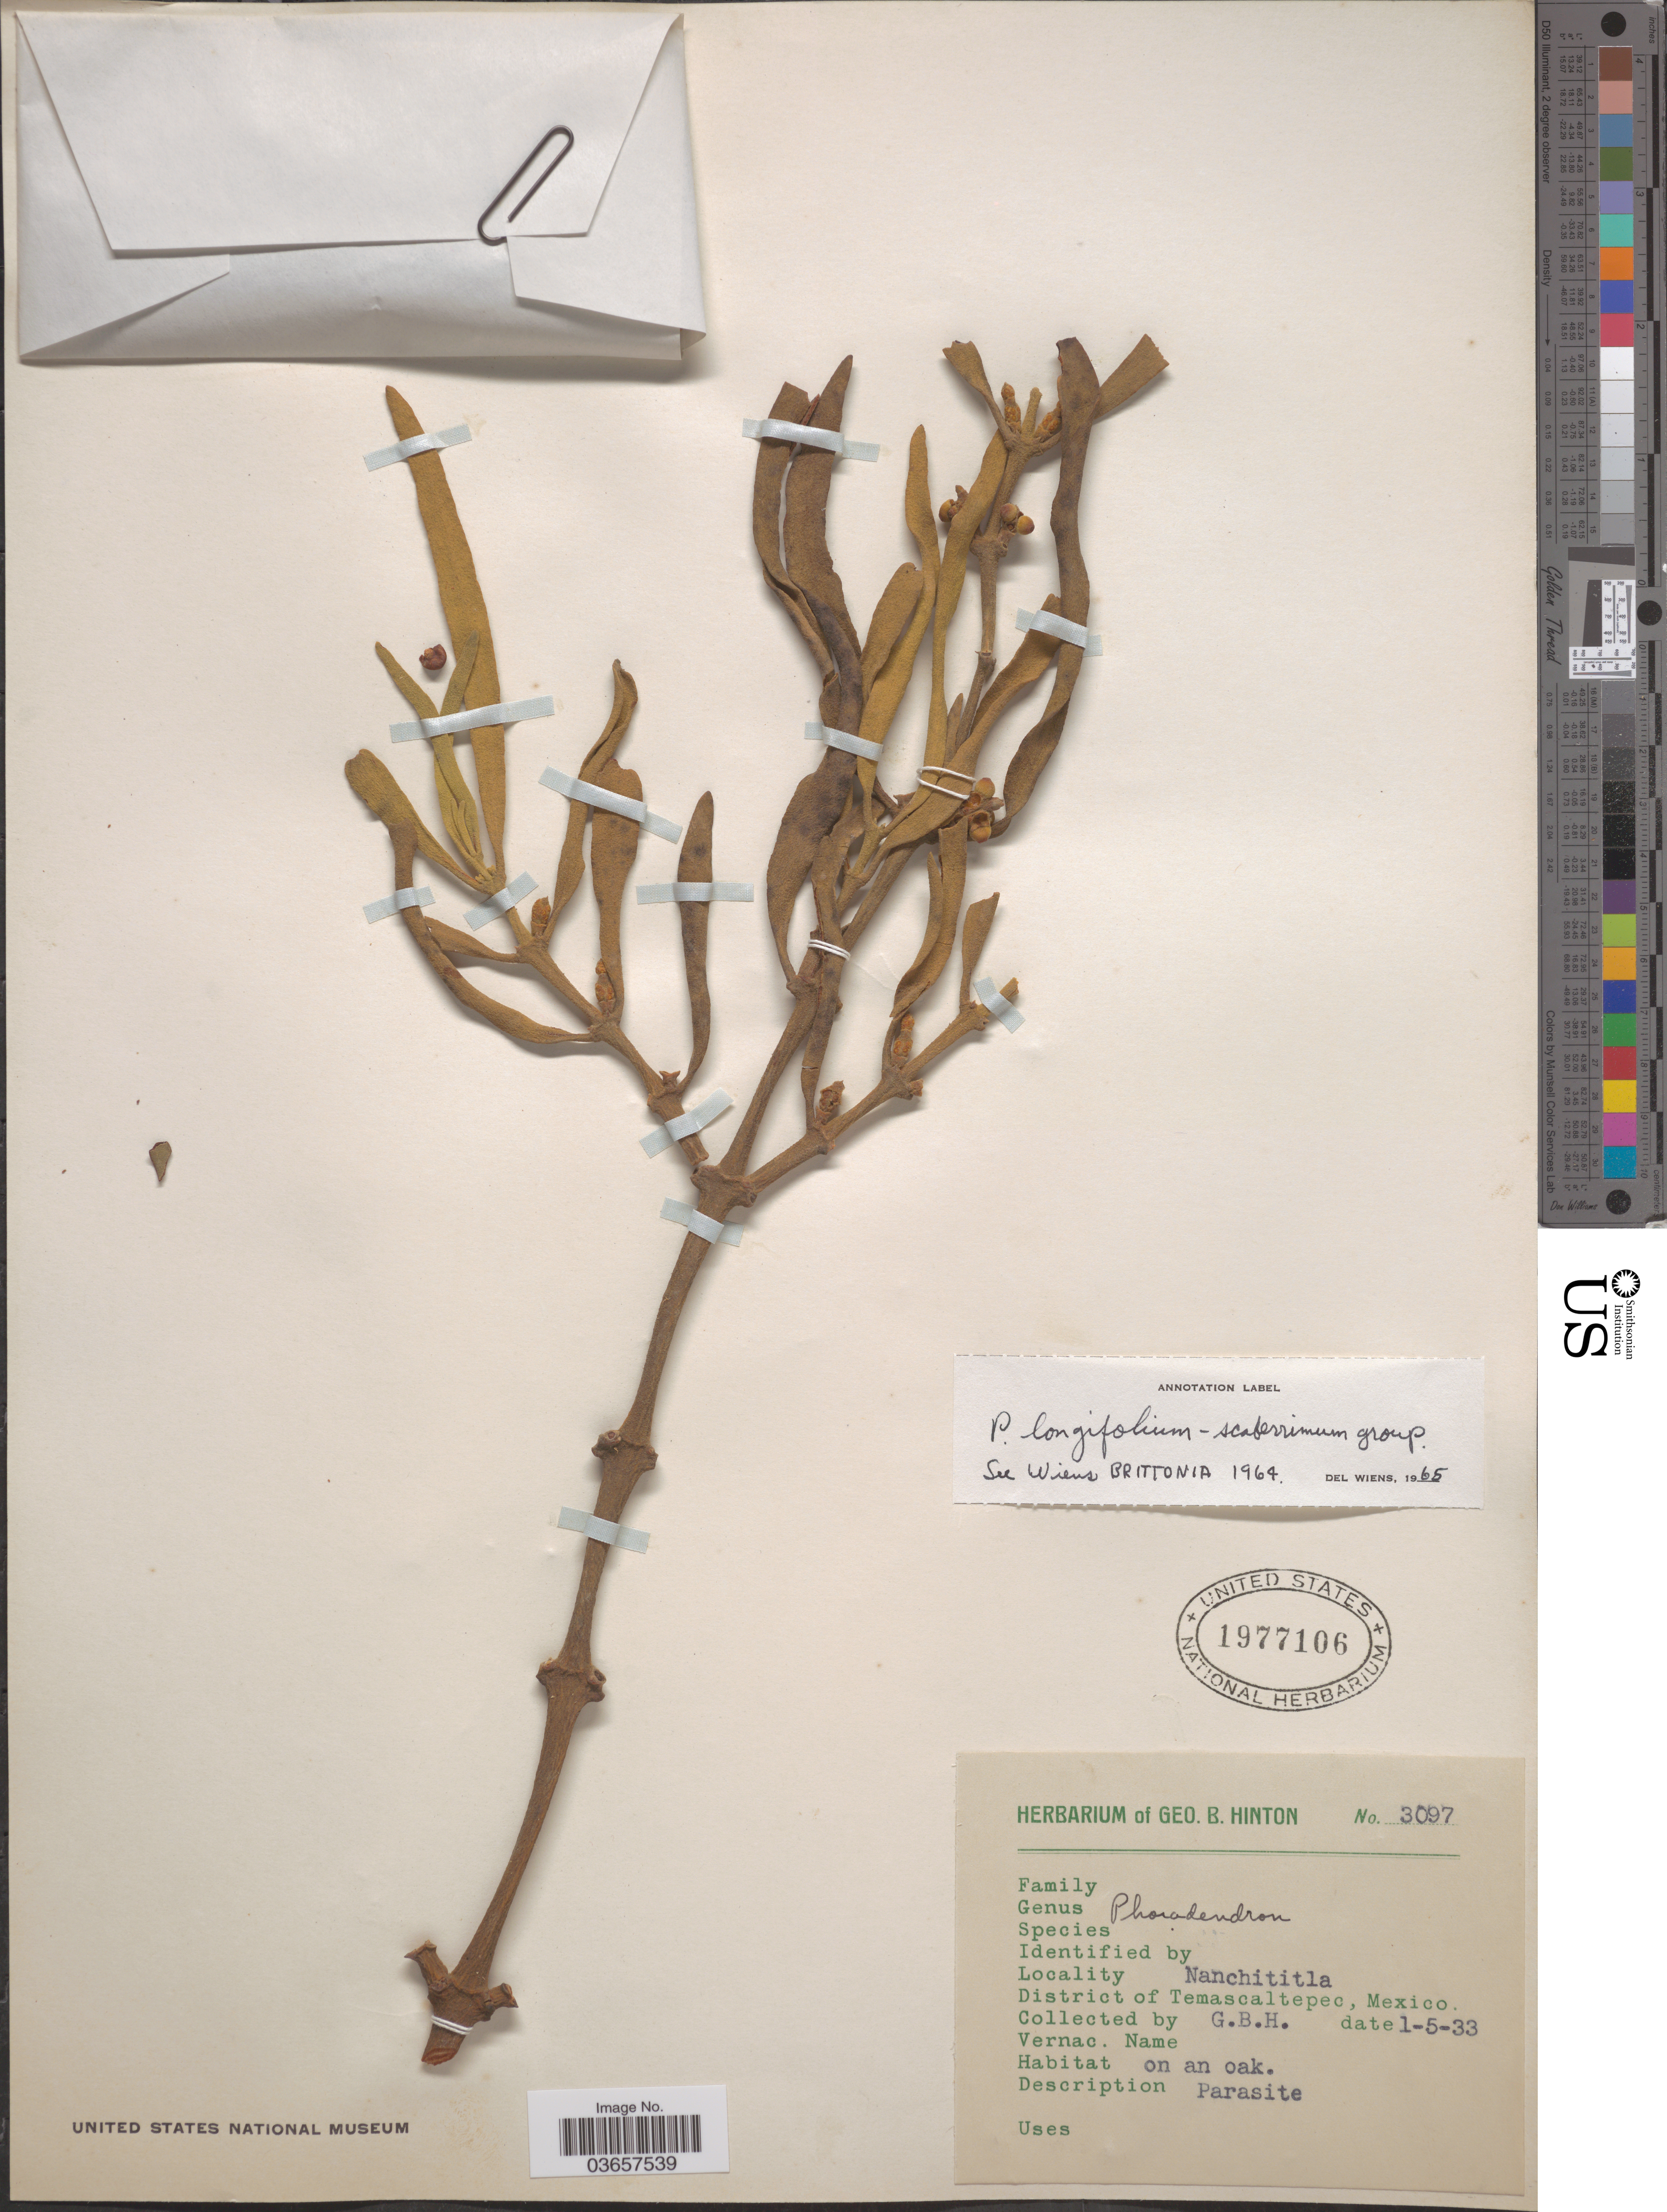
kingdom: Plantae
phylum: Tracheophyta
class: Magnoliopsida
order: Santalales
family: Viscaceae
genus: Phoradendron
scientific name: Phoradendron longifolium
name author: Eichler ex Trel.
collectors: G. B. Hinton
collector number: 3097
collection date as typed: Transcribed d/m/y: 1/5/33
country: Mexico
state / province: México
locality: Nanchititla. District of Temascaltepec.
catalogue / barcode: US 1977106